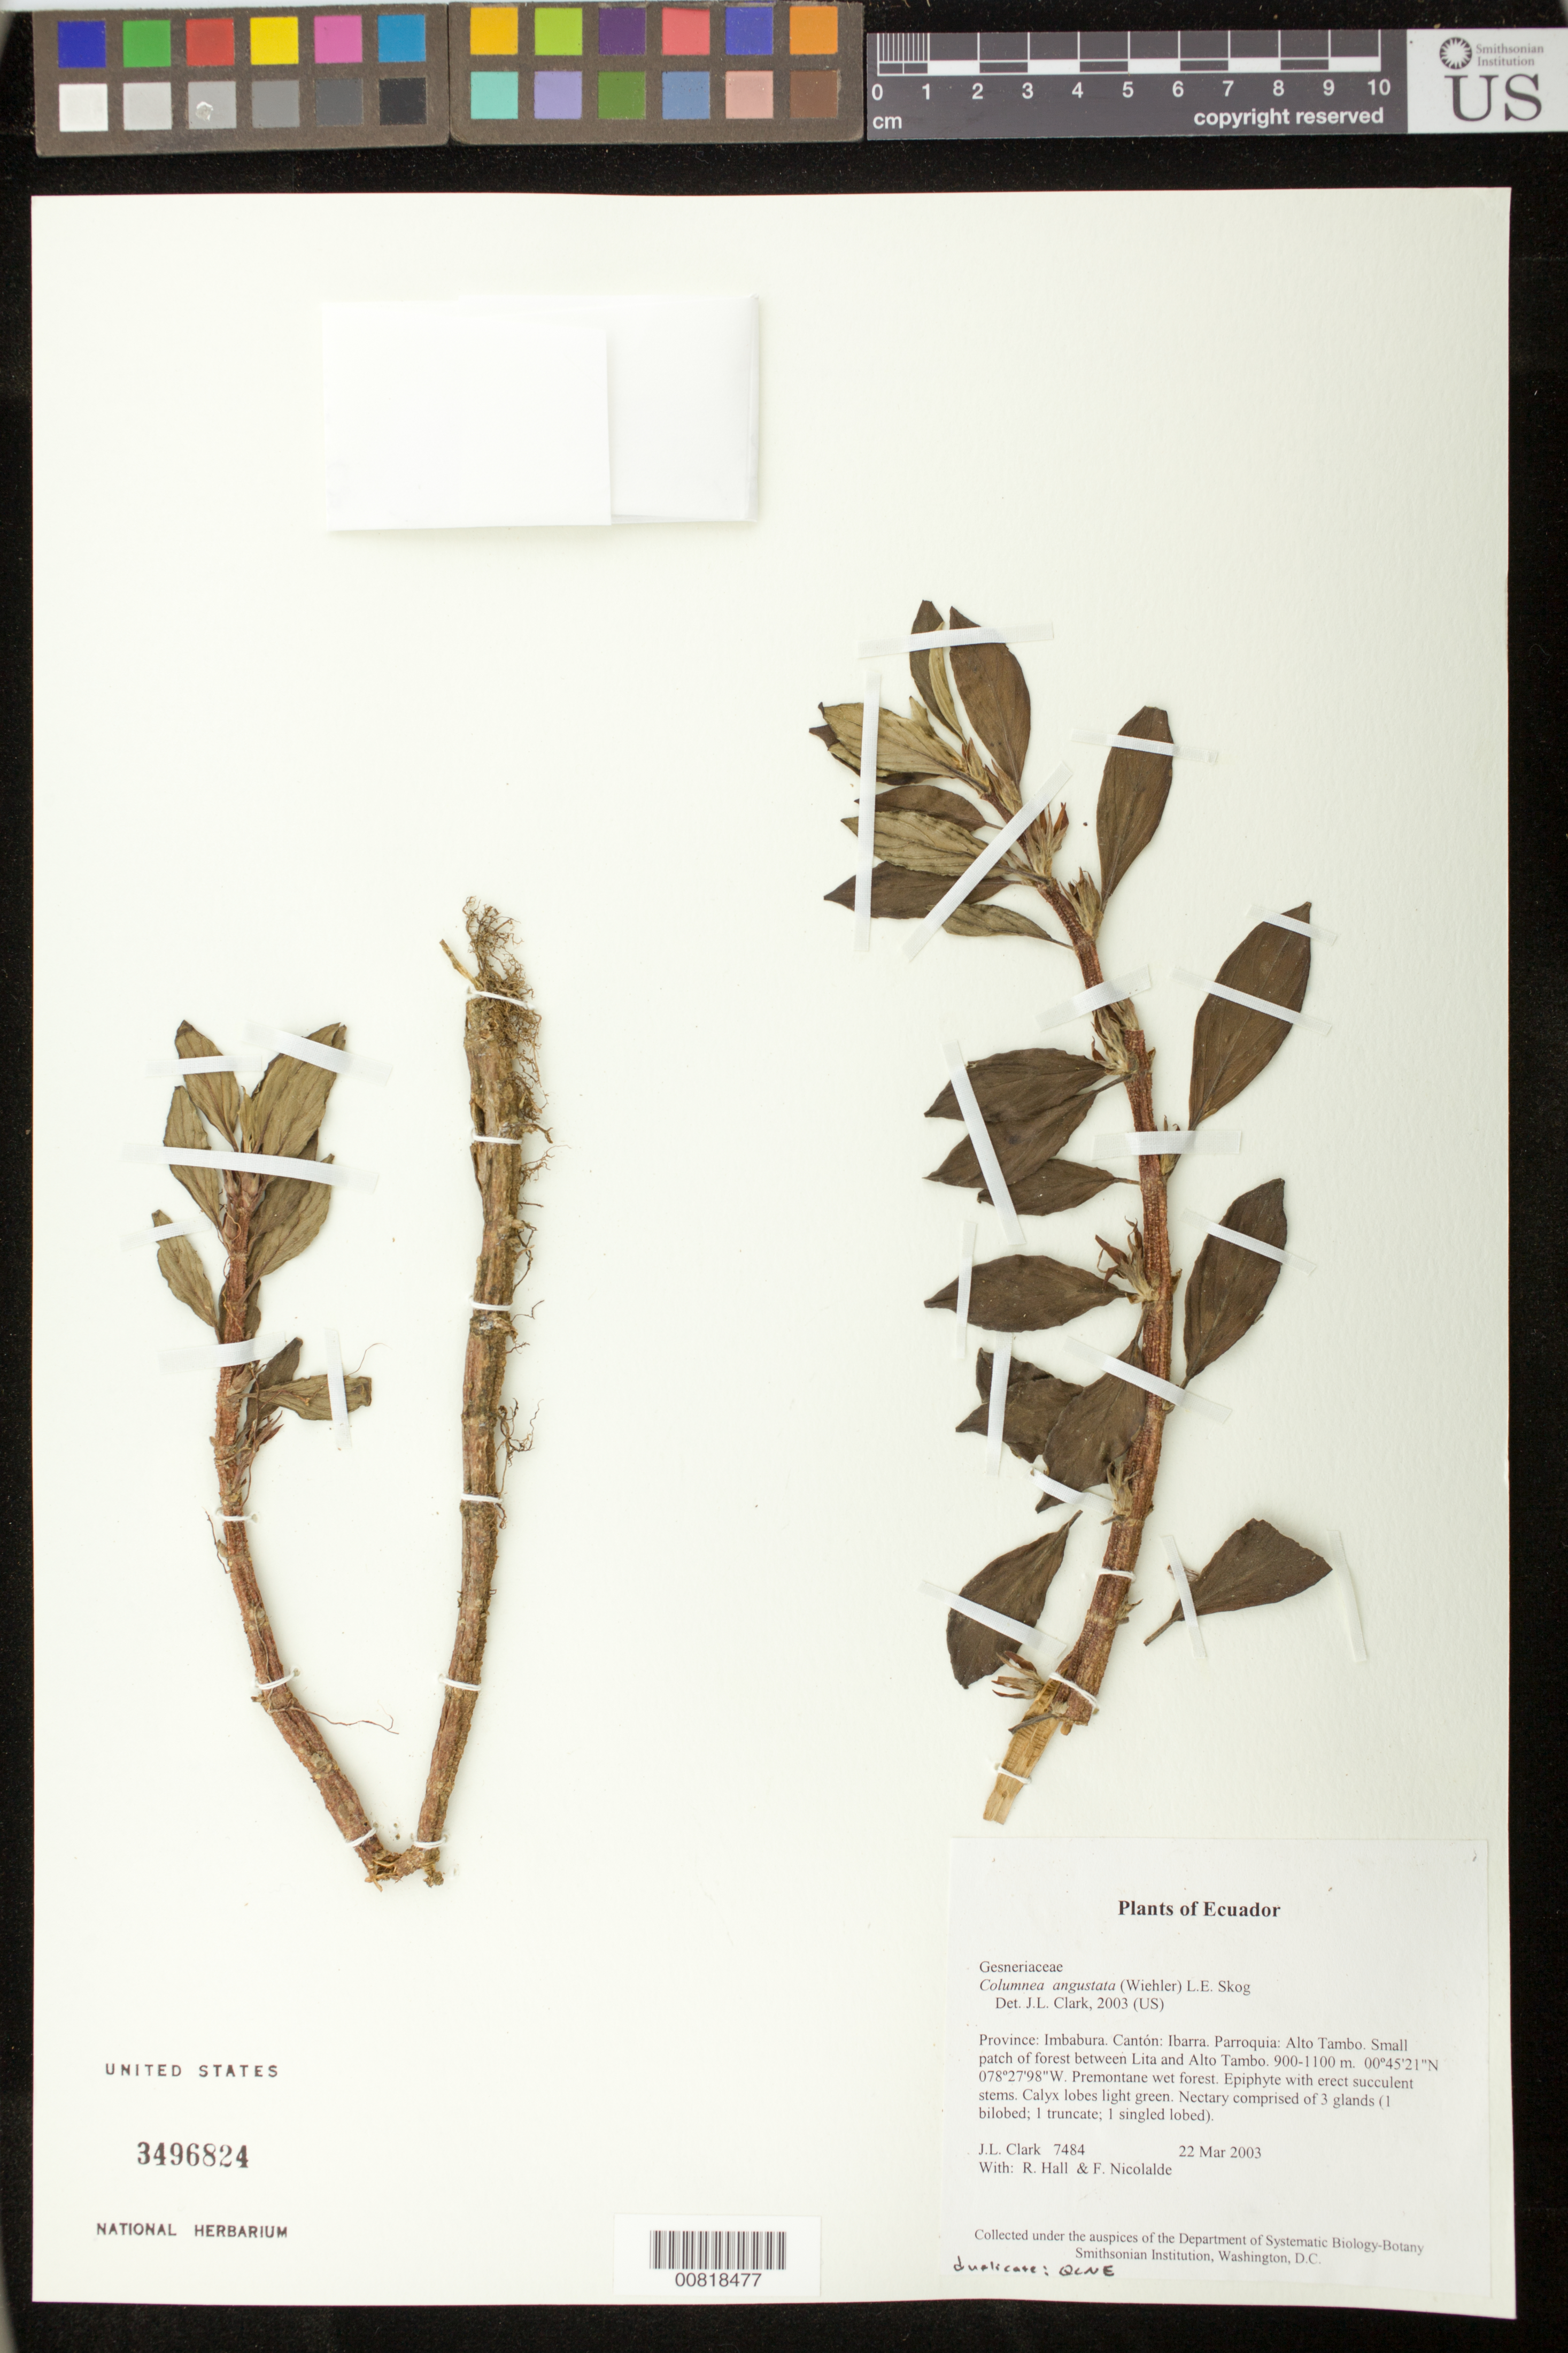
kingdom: Plantae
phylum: Tracheophyta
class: Magnoliopsida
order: Lamiales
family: Gesneriaceae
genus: Columnea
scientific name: Columnea angustata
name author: (Wiehler) L.E. Skog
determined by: Clark, J. L., (SEL), The Marie Selby Botanical Garden (UNITED STATES)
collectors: J. L. Clark, R. Hall & F. Nicolalde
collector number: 7484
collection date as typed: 22 Mar 2003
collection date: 2003-03-22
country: Ecuador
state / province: Imbabura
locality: Ibarra. Parroquia: Alto Tambo. Small patch of forest between Lita and Alto Tambo.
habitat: Premontane wet forest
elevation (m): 900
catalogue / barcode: US 3496824